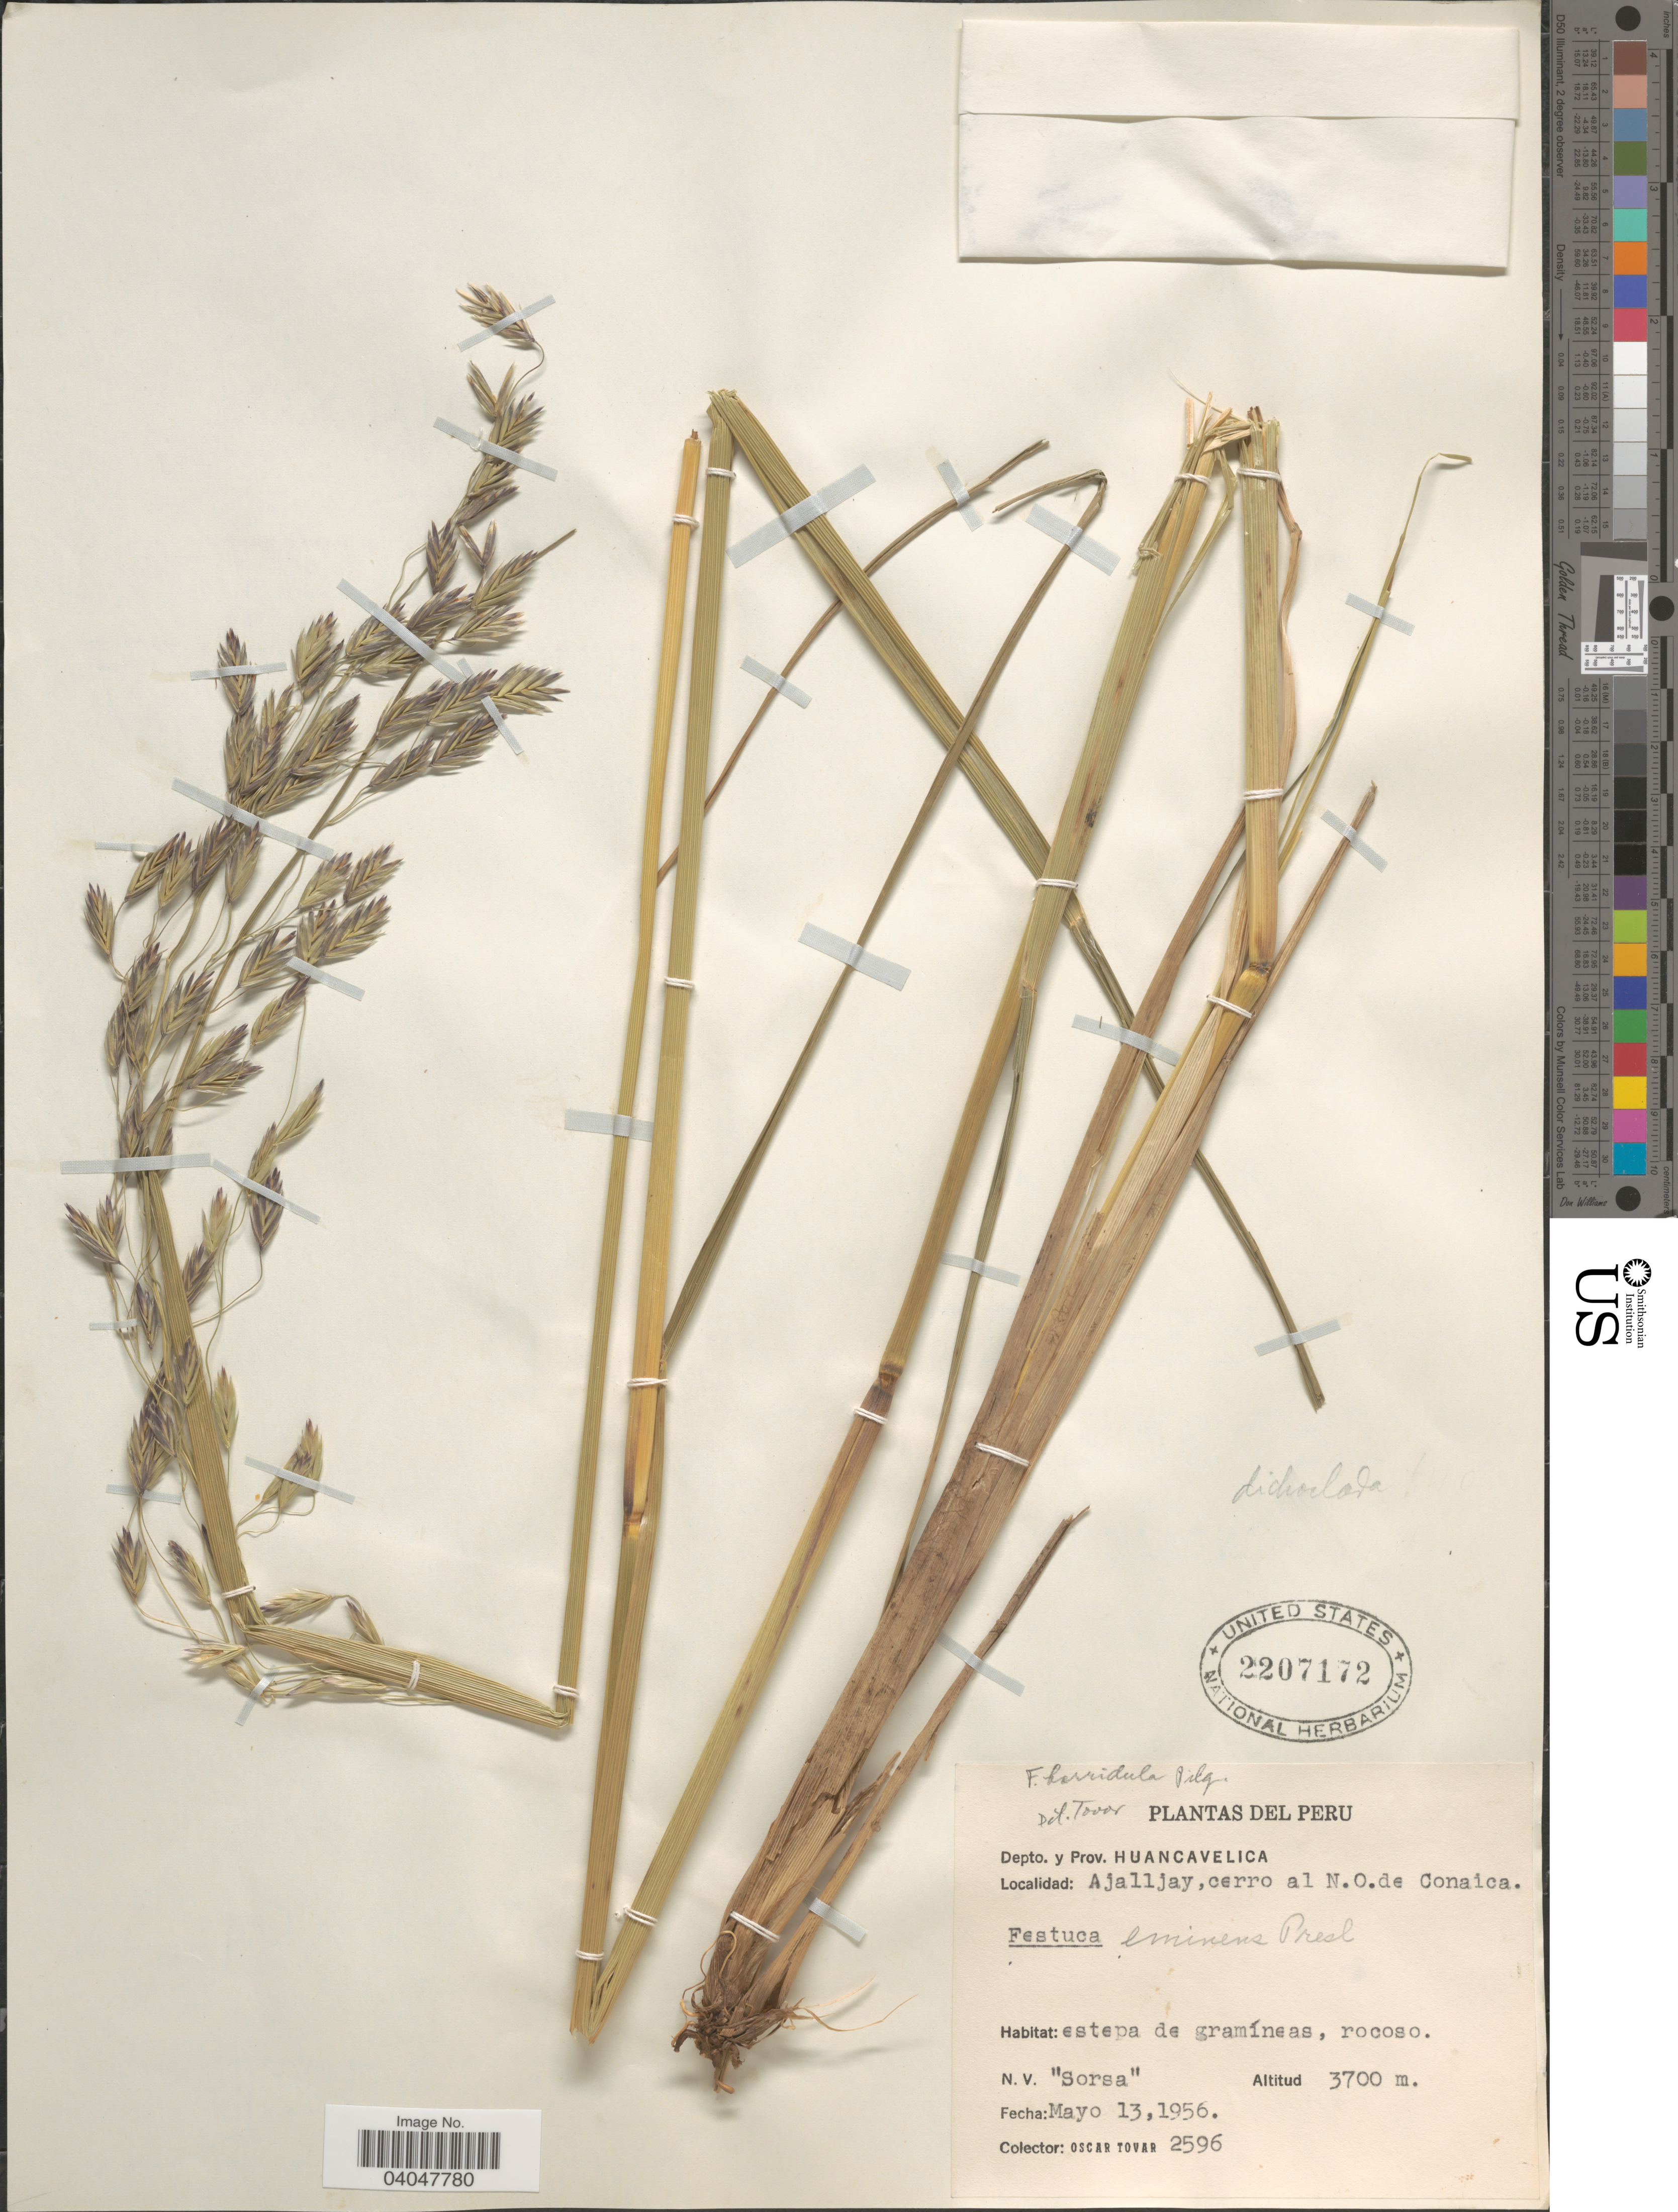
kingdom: Plantae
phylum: Tracheophyta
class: Liliopsida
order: Poales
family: Poaceae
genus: Festuca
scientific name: Festuca horridula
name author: Pilg.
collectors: Ó. Tovar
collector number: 2596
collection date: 1956-05-13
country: Peru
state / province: Huancavelica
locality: Depto. y Prov. Huancavelica. Ajalljay, cerro al N.O. de Conaica.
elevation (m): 3700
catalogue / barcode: US 2207172